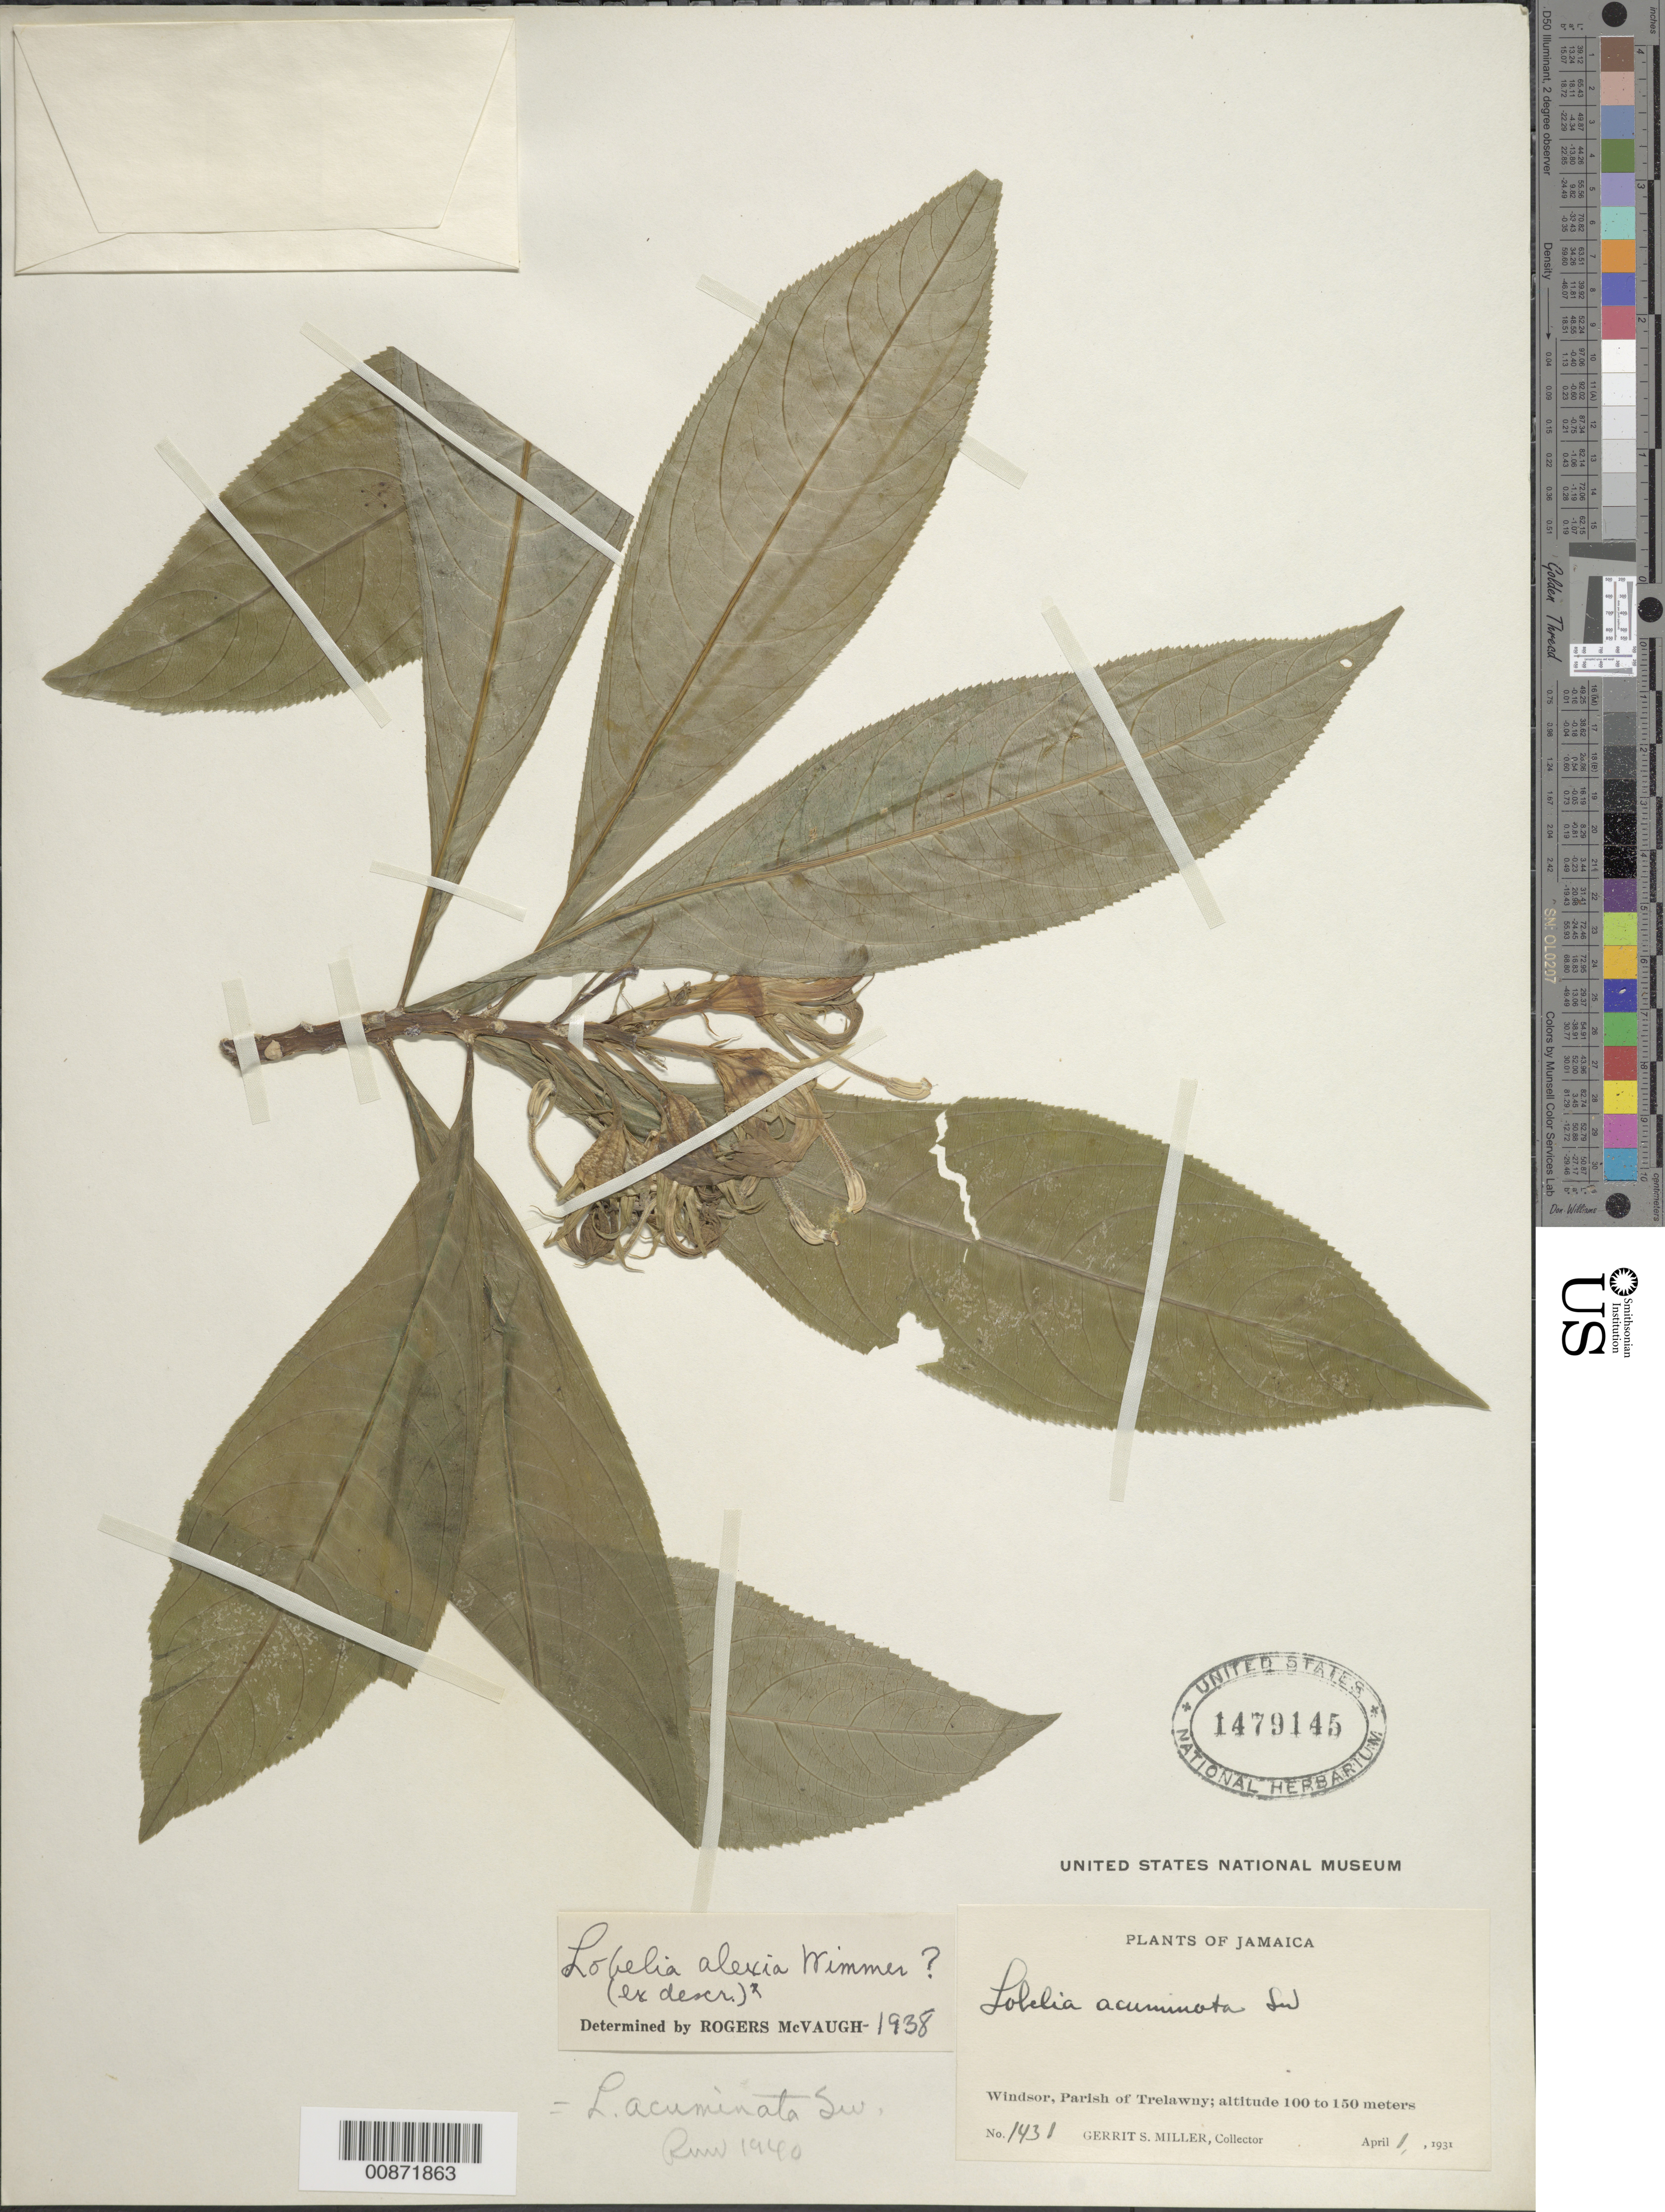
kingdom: Plantae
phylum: Tracheophyta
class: Magnoliopsida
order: Asterales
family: Campanulaceae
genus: Lobelia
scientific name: Lobelia acuminata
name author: Sw.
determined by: Ruw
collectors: G. S. Miller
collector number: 1431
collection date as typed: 01 Apr 1931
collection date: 1931-04-01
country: Jamaica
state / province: Trelawny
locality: Windsor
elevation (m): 100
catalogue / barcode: US 1479145